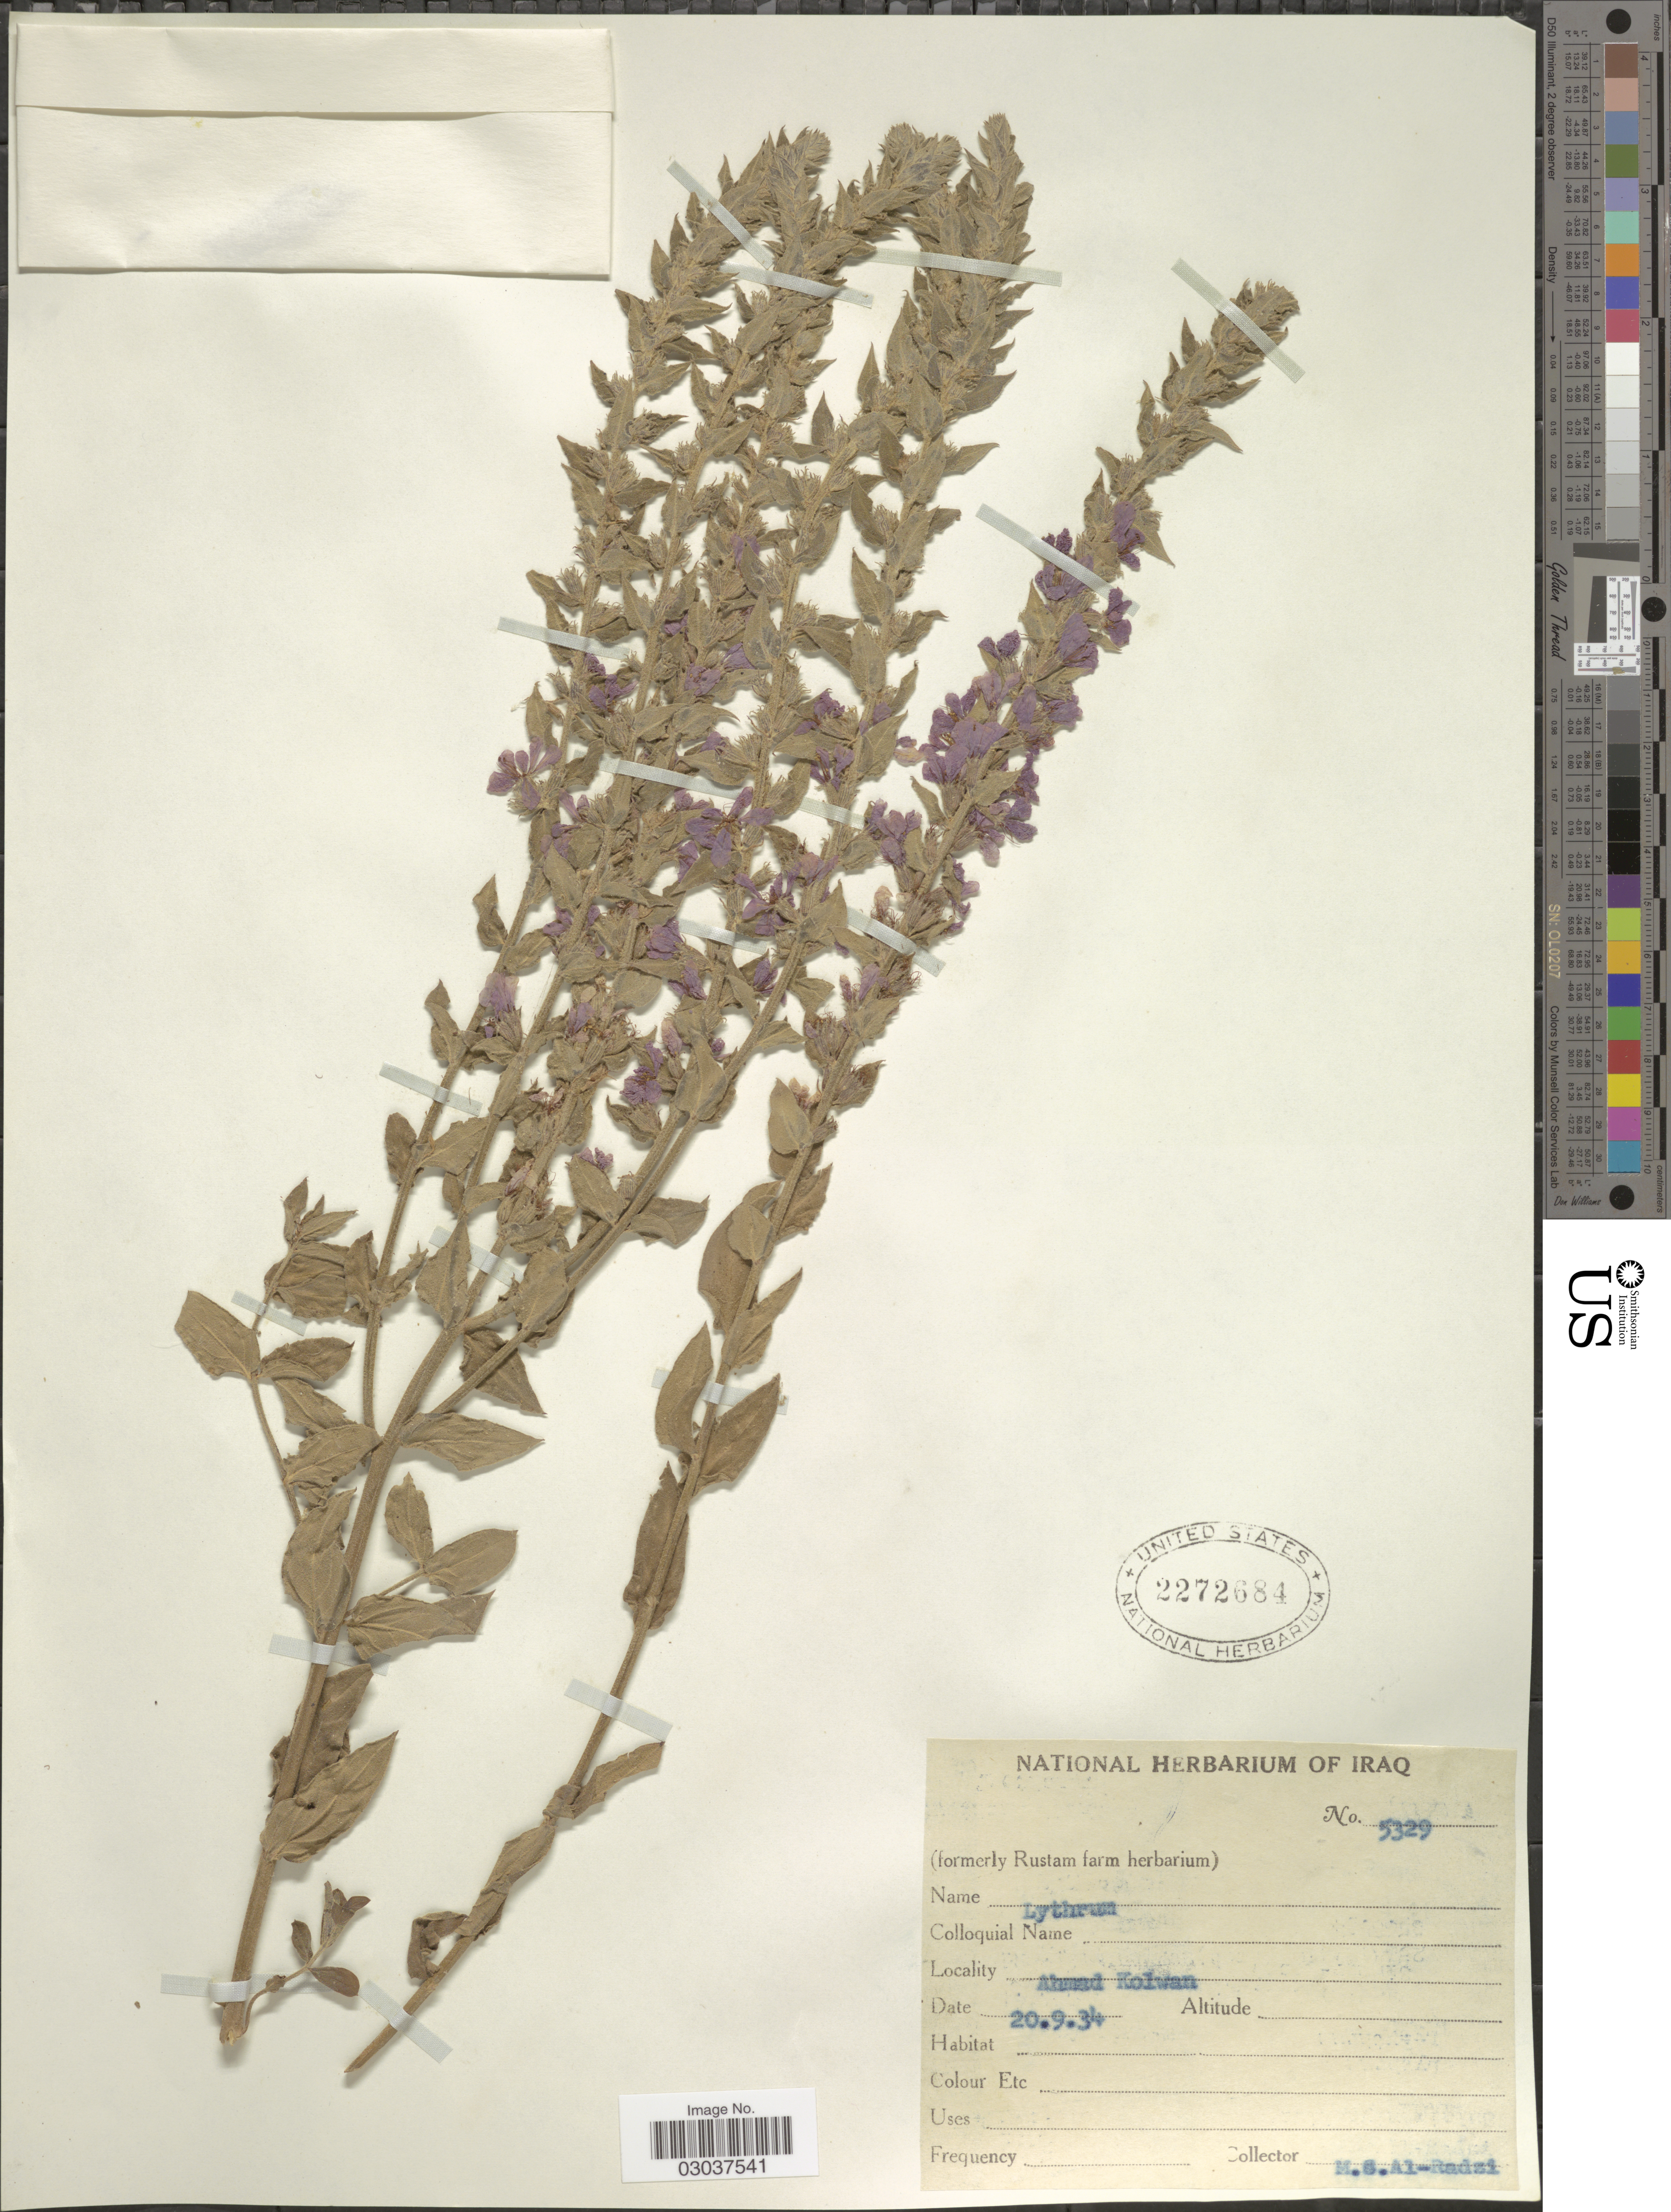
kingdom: Plantae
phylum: Tracheophyta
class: Magnoliopsida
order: Myrtales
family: Lythraceae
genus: Lythrum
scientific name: Lythrum sp.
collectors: M. Al-Radzi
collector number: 5329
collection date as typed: Transcribed d/m/y: 20/9/34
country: Iraq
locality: Ahmad Kolwan.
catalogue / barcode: US 2272684